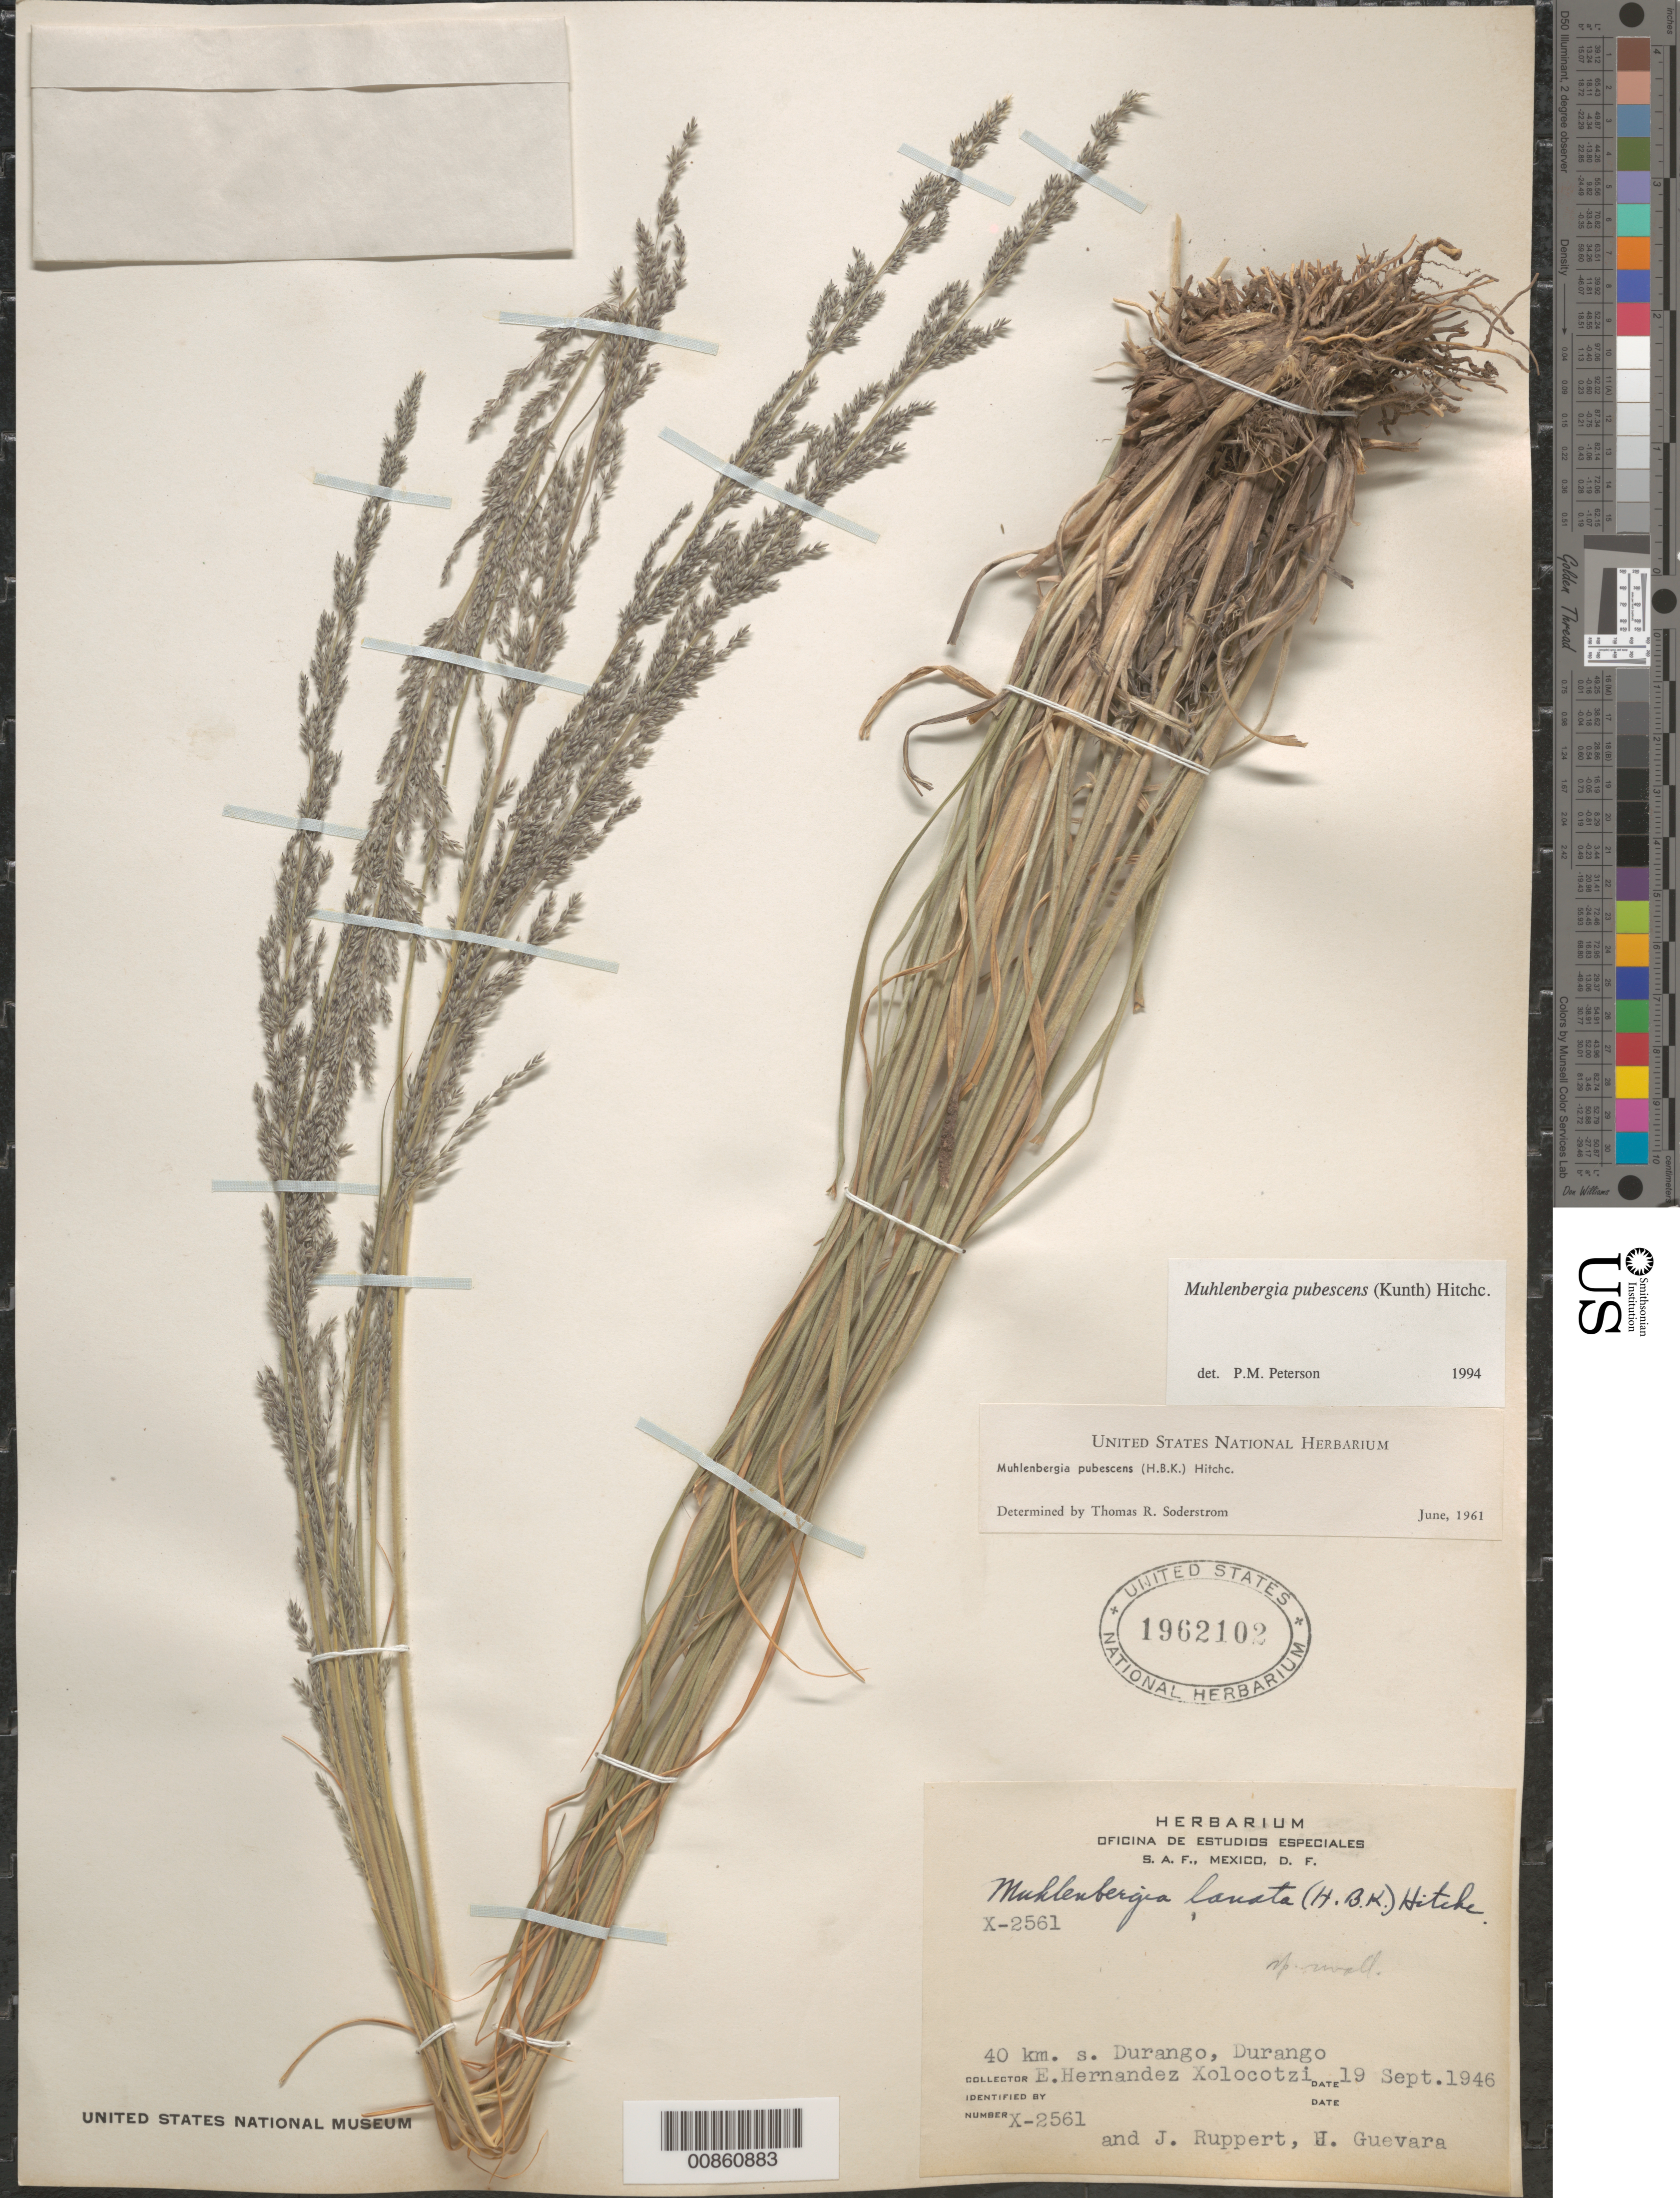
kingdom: Plantae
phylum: Tracheophyta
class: Liliopsida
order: Poales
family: Poaceae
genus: Muhlenbergia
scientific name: Muhlenbergia pubescens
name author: (Kunth) Hitchc.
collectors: E. I. Hernández-X., J. Ruppert & J. Guevara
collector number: X-2561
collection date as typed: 19 Sep 1946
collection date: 1946-09-19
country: Mexico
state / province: Durango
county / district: Durango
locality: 40 km S of Durango on Hwy towards Aserradero La Flor, mpio. Durango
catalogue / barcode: US 1962102